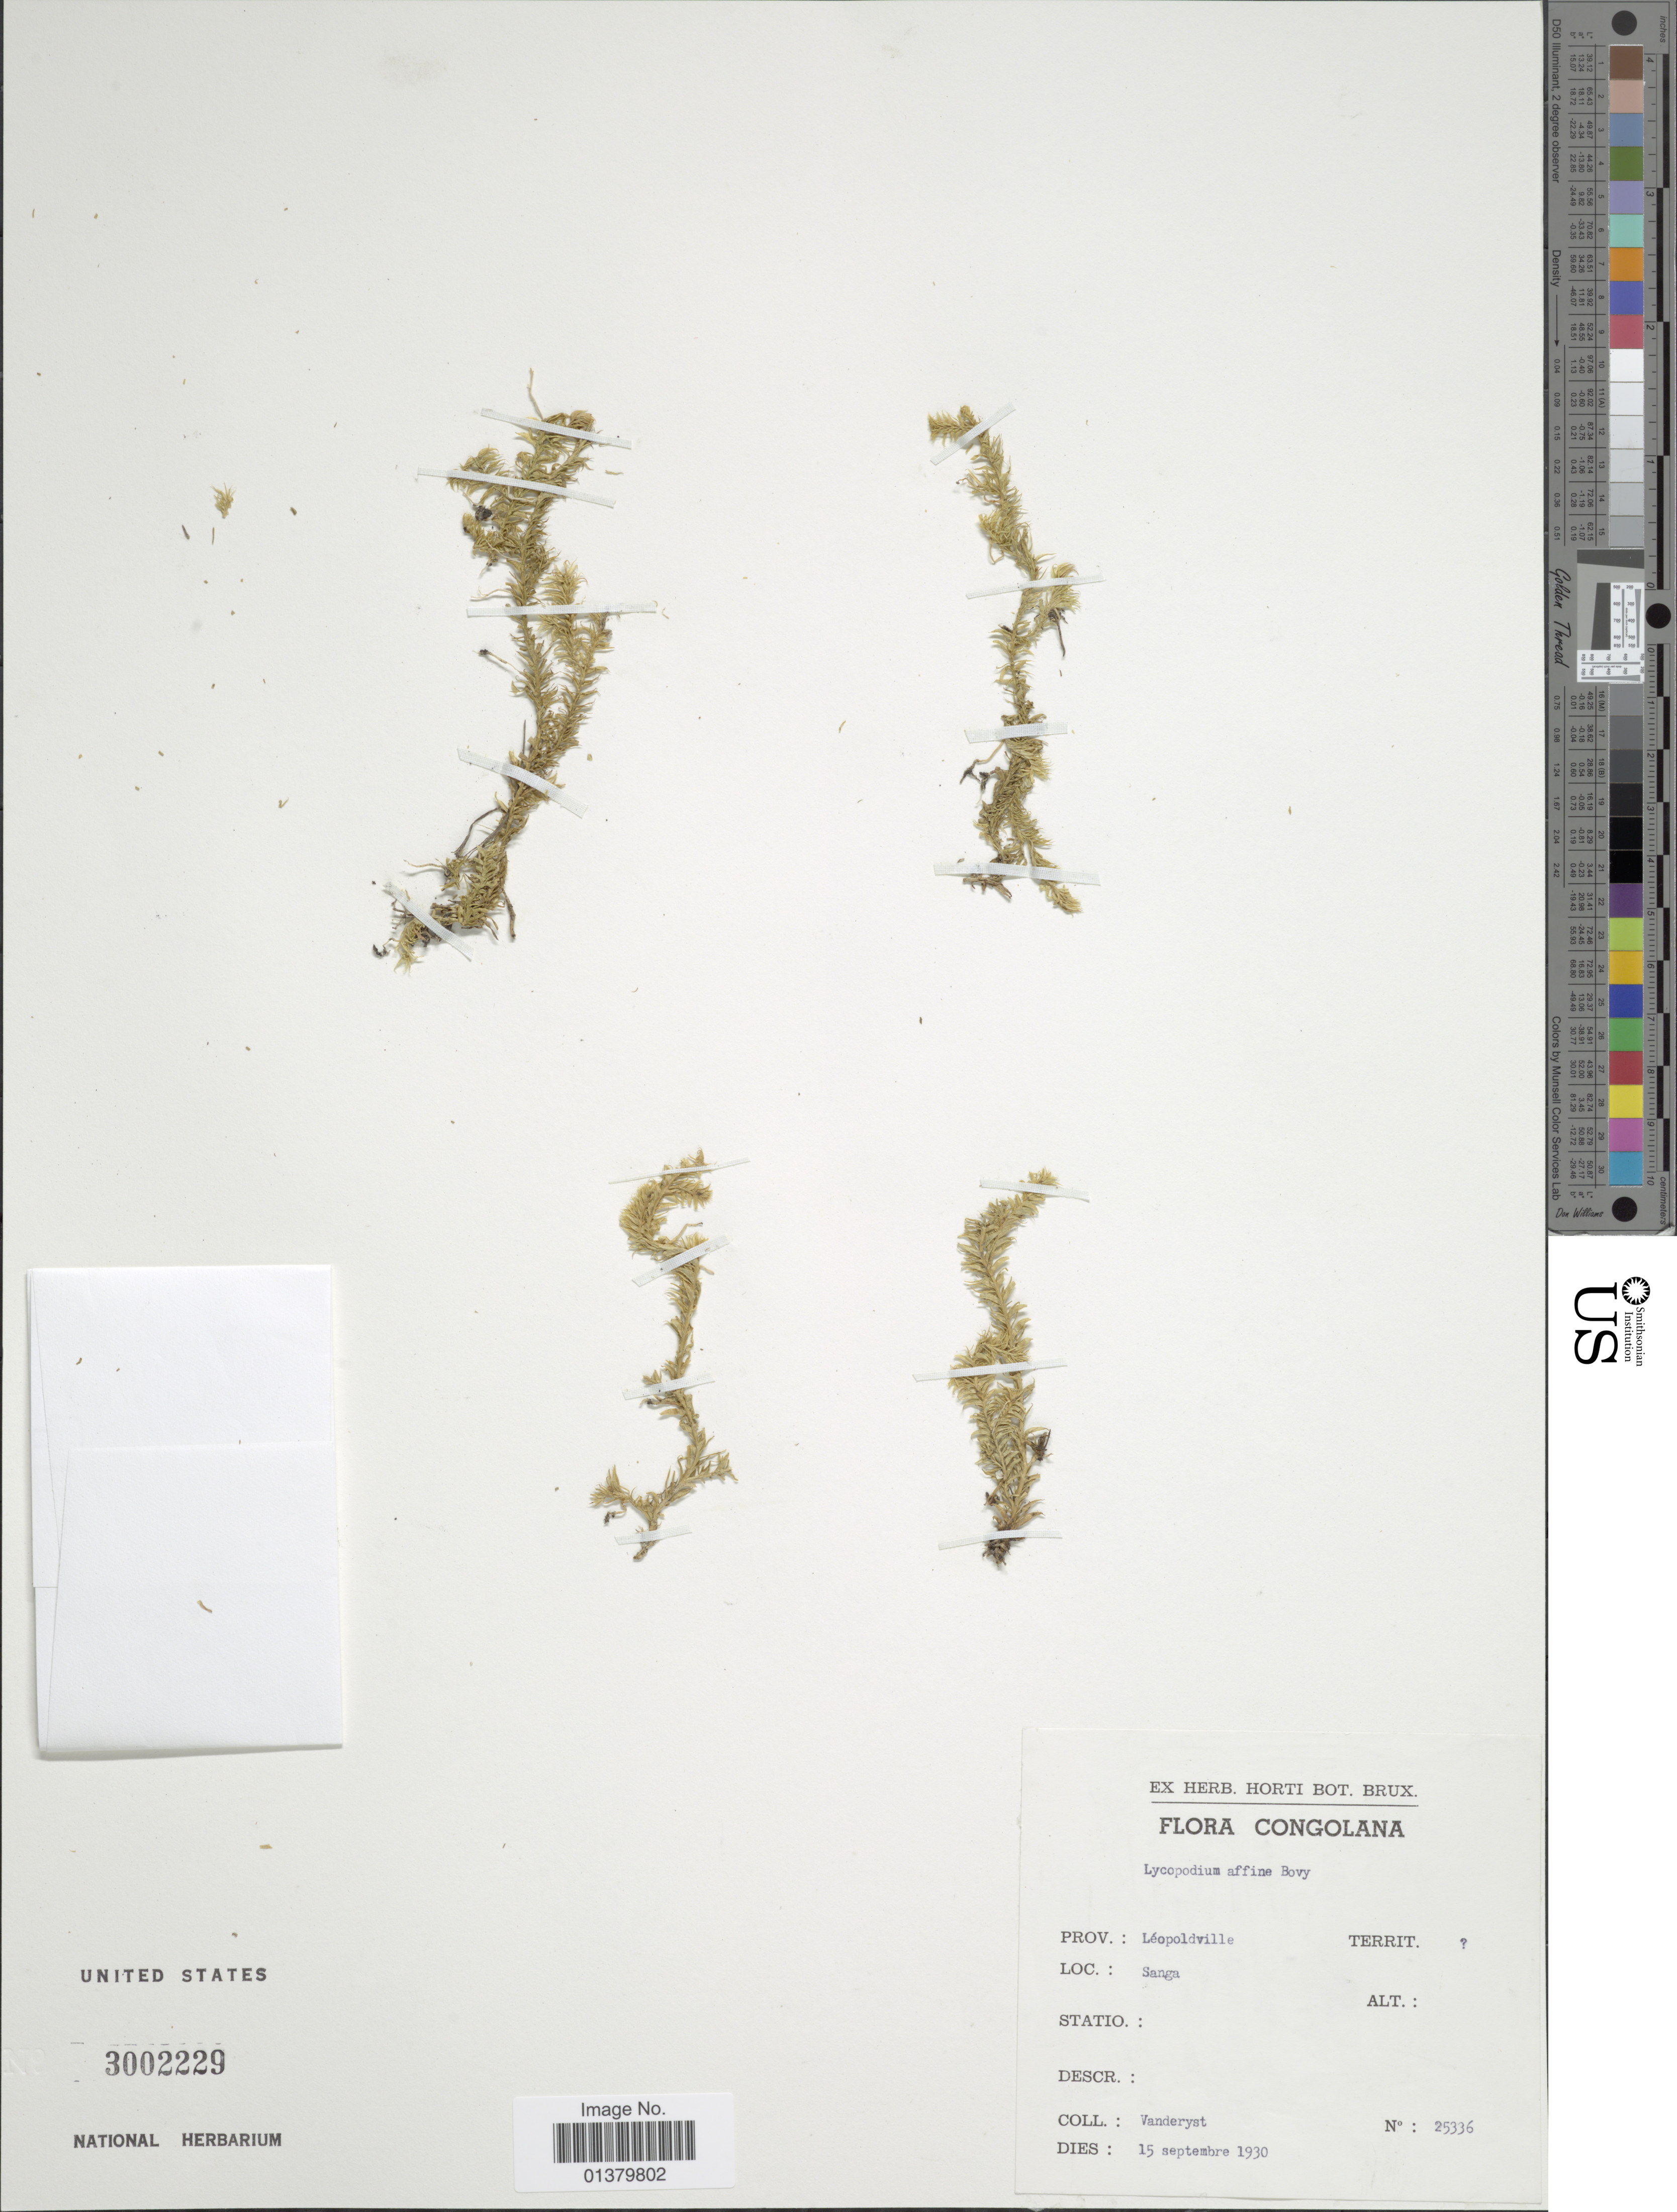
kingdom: Plantae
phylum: Tracheophyta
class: Lycopodiopsida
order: Lycopodiales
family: Lycopodiaceae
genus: Pseudolycopodiella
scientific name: Pseudolycopodiella affinis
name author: (Bory) Holub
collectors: Vanderyst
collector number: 25336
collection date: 1930-09-15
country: Congo, Democratic Republic of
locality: Léopoldville, Sanga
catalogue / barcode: US 3002229